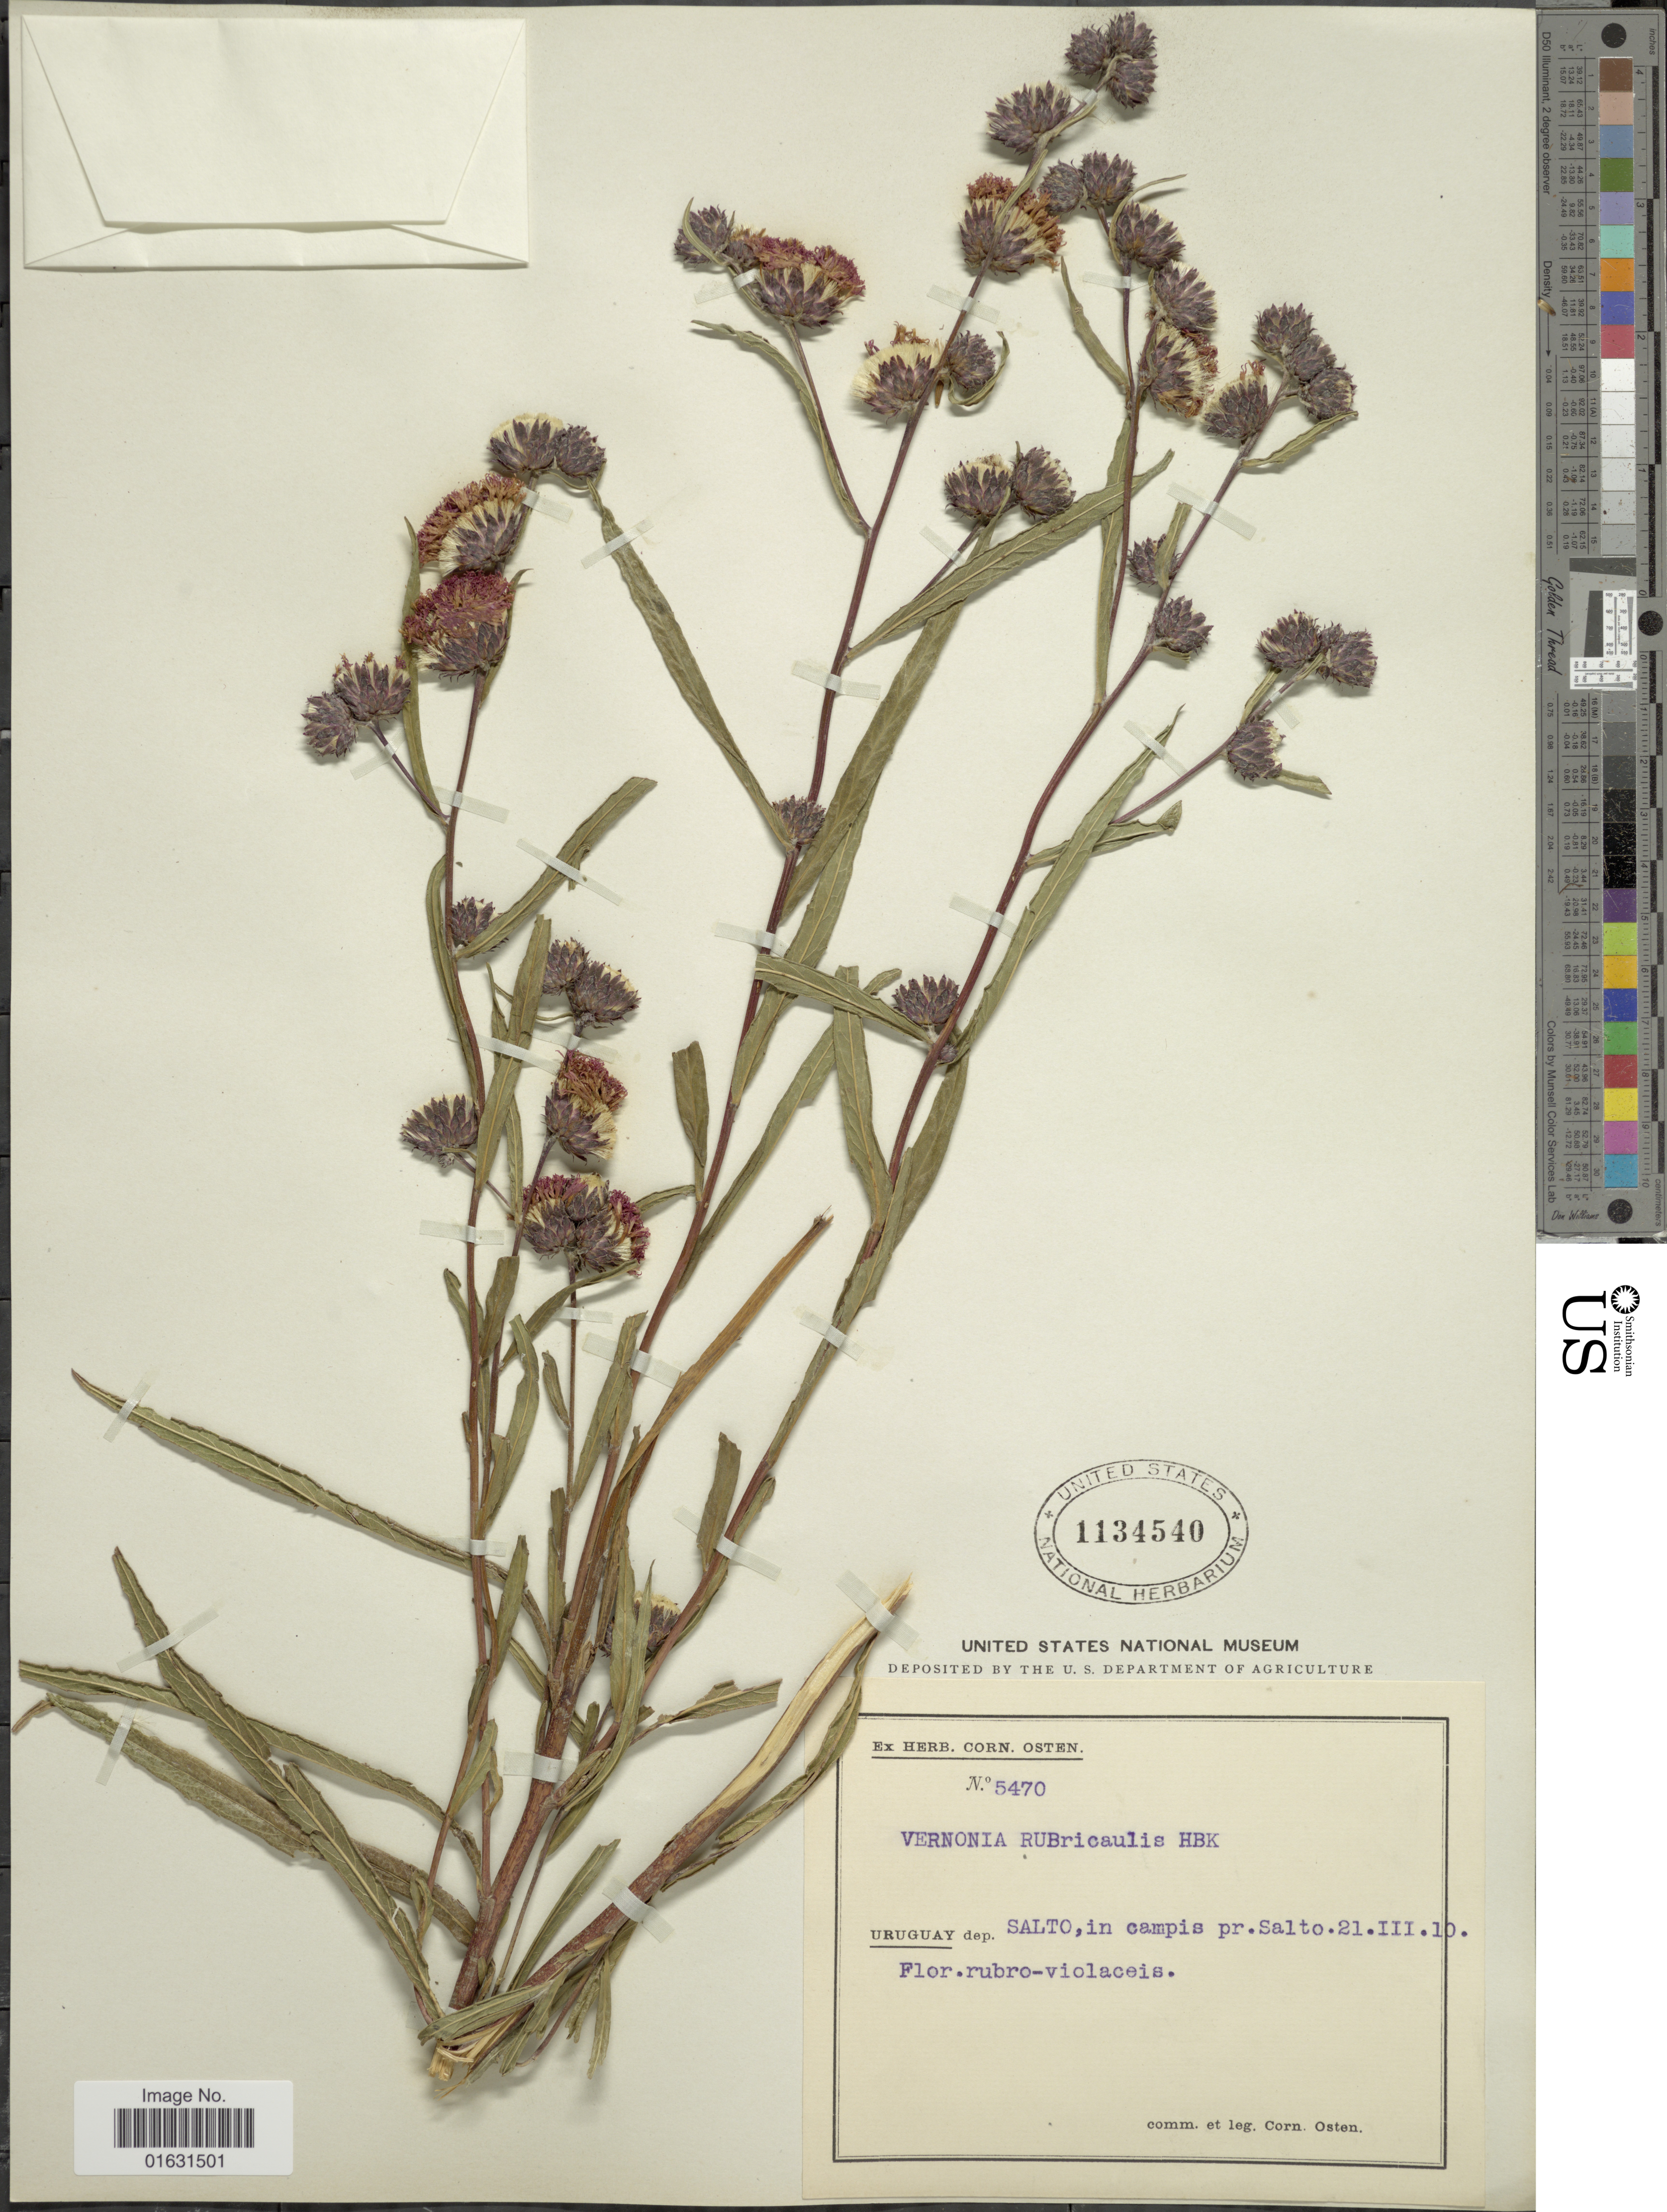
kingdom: Plantae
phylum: Tracheophyta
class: Magnoliopsida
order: Asterales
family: Asteraceae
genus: Lessingianthus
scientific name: Lessingianthus rubricaulis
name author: (Humb. & Bonpl.) H. Rob.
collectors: C. Osten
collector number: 5470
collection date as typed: Transcribed d/m/y: 21/3/10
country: Uruguay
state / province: Salto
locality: Dept. Salto, in campis pr. Salto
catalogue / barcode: US 1134540